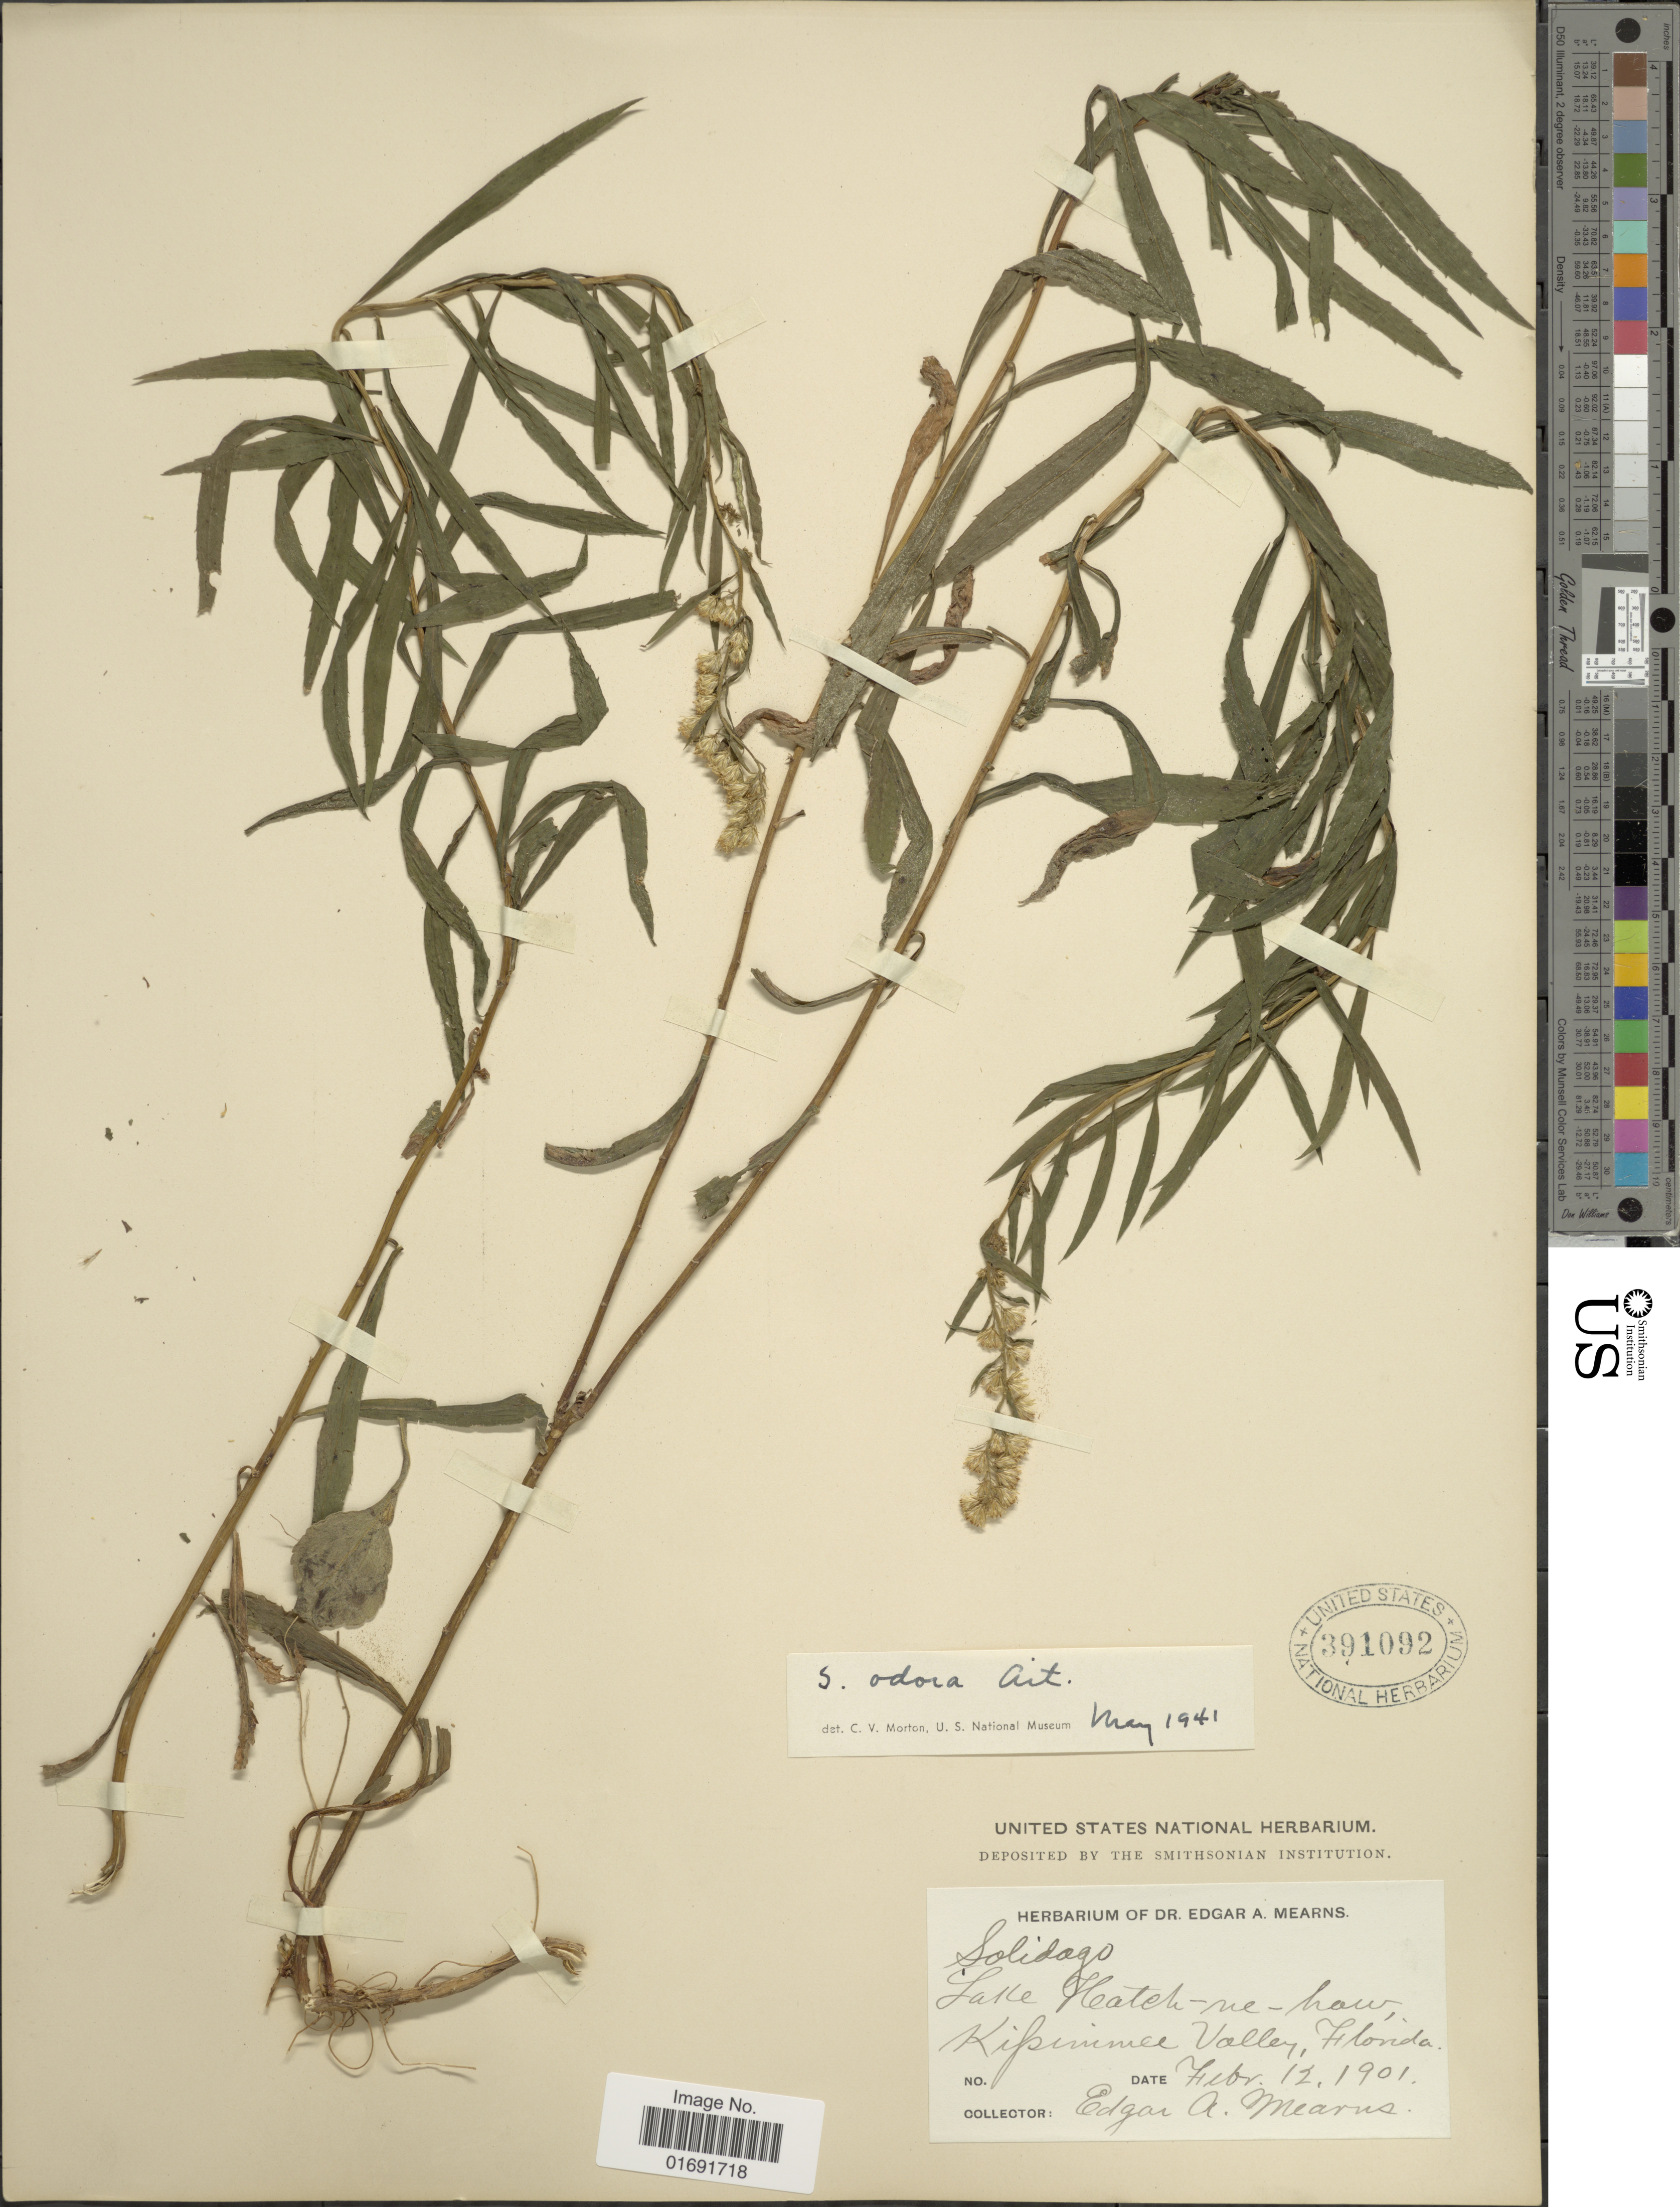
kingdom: Plantae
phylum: Tracheophyta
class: Magnoliopsida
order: Asterales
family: Asteraceae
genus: Solidago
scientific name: Solidago verna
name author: M.A. Curtis ex Torr. & A. Gray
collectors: E. A. Mearns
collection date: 1901-02-12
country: United States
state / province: Florida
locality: Lake Hatch-ne-haw, Kissimmee Valley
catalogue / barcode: US 391092